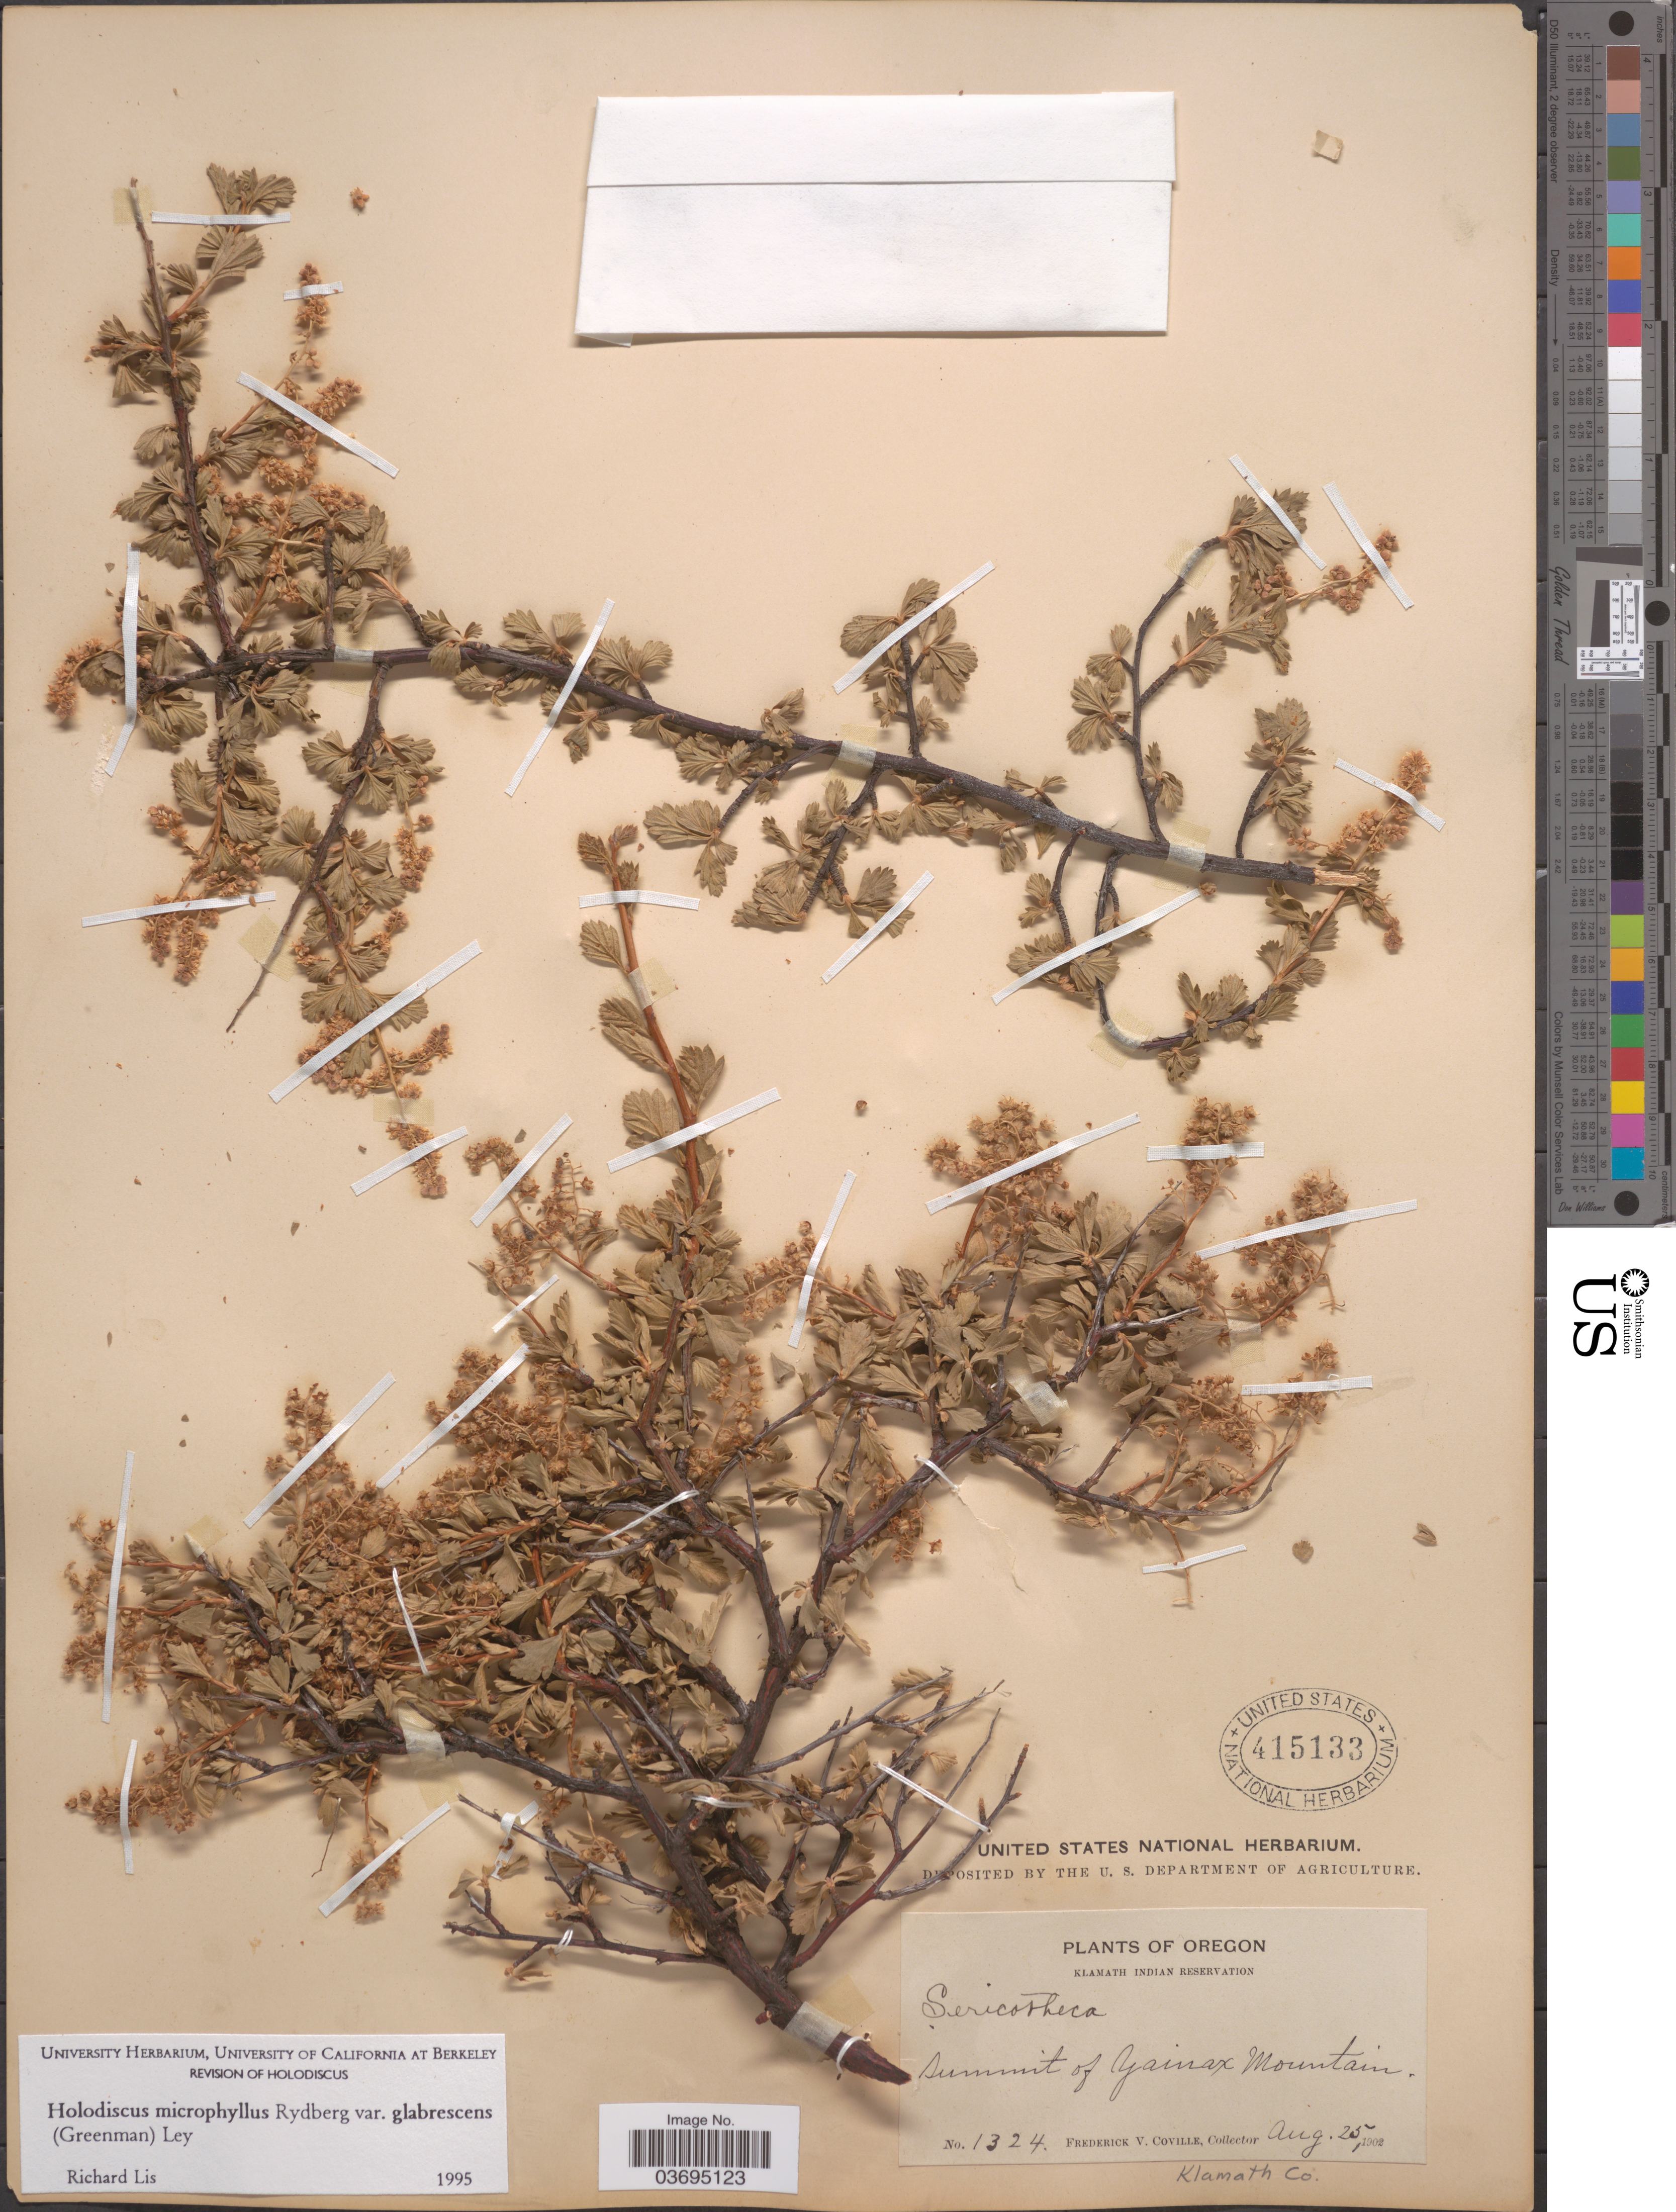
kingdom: Plantae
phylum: Tracheophyta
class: Magnoliopsida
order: Rosales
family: Rosaceae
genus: Holodiscus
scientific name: Holodiscus discolor var. glabrescens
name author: (Greenm.) Jeps.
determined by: Strong, Mark T., (BOT), Smithsonian Institution - National Museum of Natural History (UNITED STATES)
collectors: F. V. Coville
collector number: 1324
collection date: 1902-08-25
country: United States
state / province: Oregon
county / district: Klamath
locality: Klamath Indian Reservation. Summit of Yainax Mountain. Klamath Co.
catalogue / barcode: US 415133